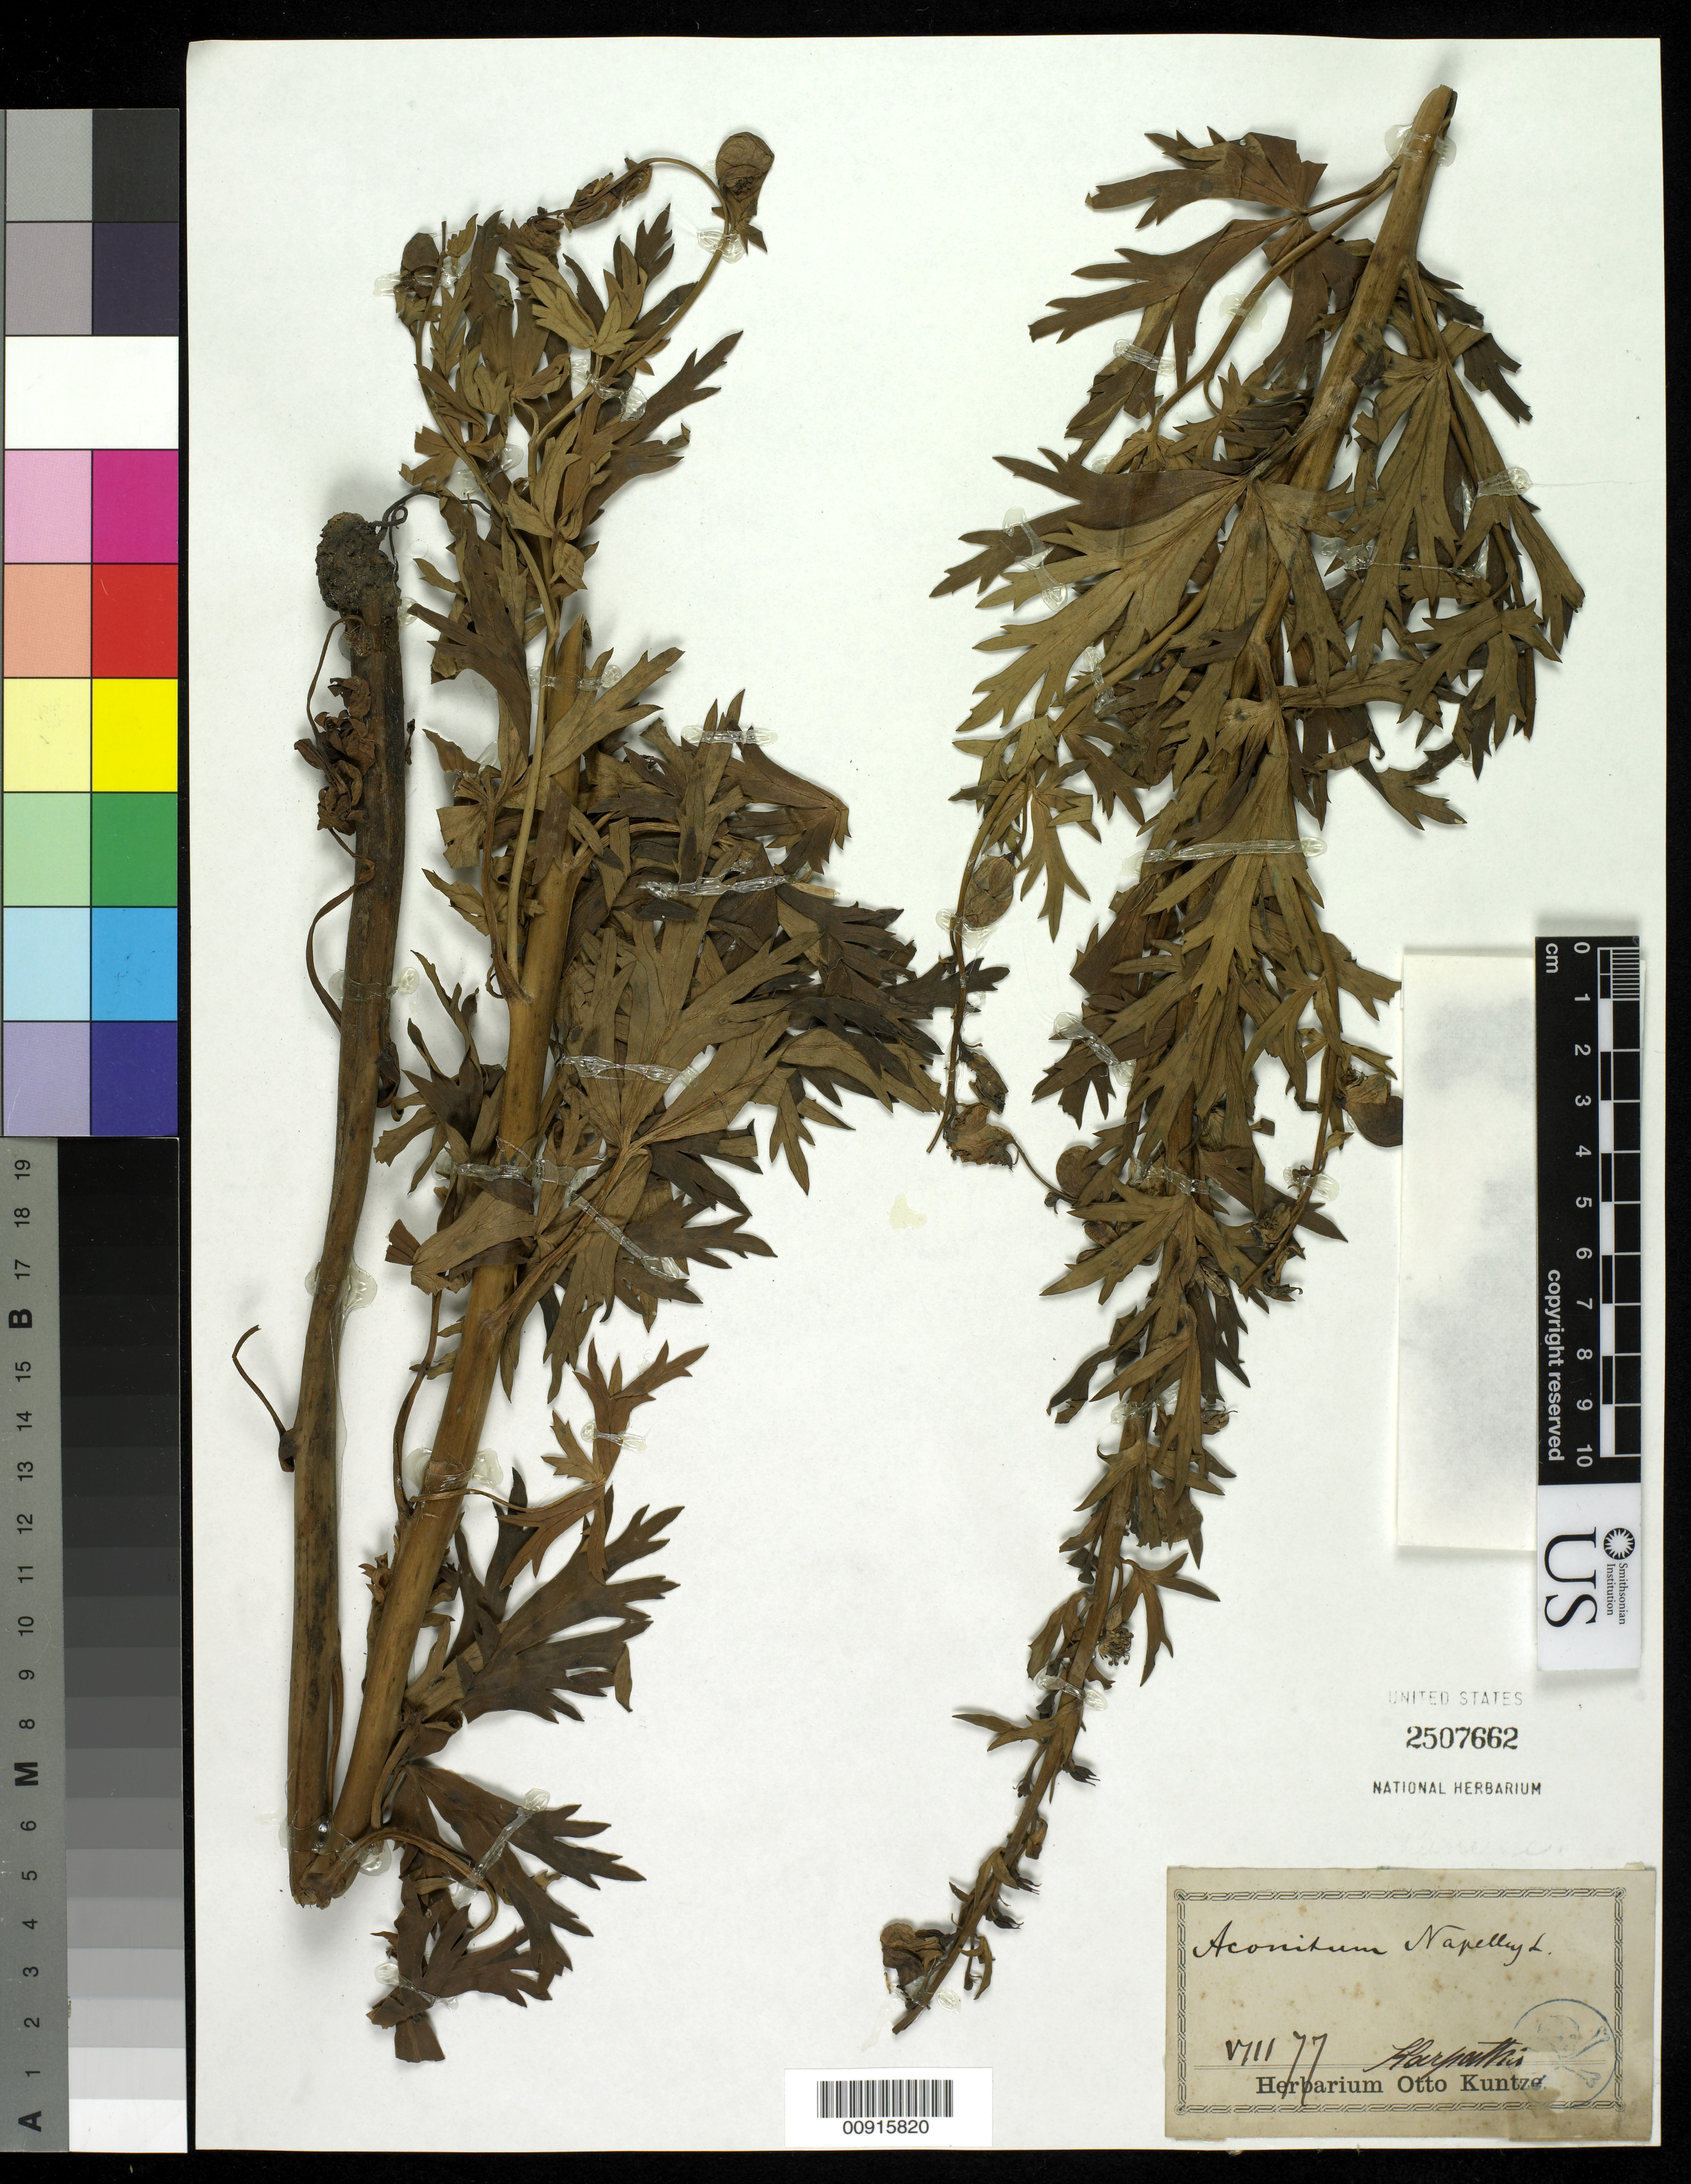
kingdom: Plantae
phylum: Tracheophyta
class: Magnoliopsida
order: Ranunculales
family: Ranunculaceae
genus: Aconitum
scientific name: Aconitum napellus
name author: L.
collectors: ex Herb. O. Kuntze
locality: Karpathis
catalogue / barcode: US 2507662